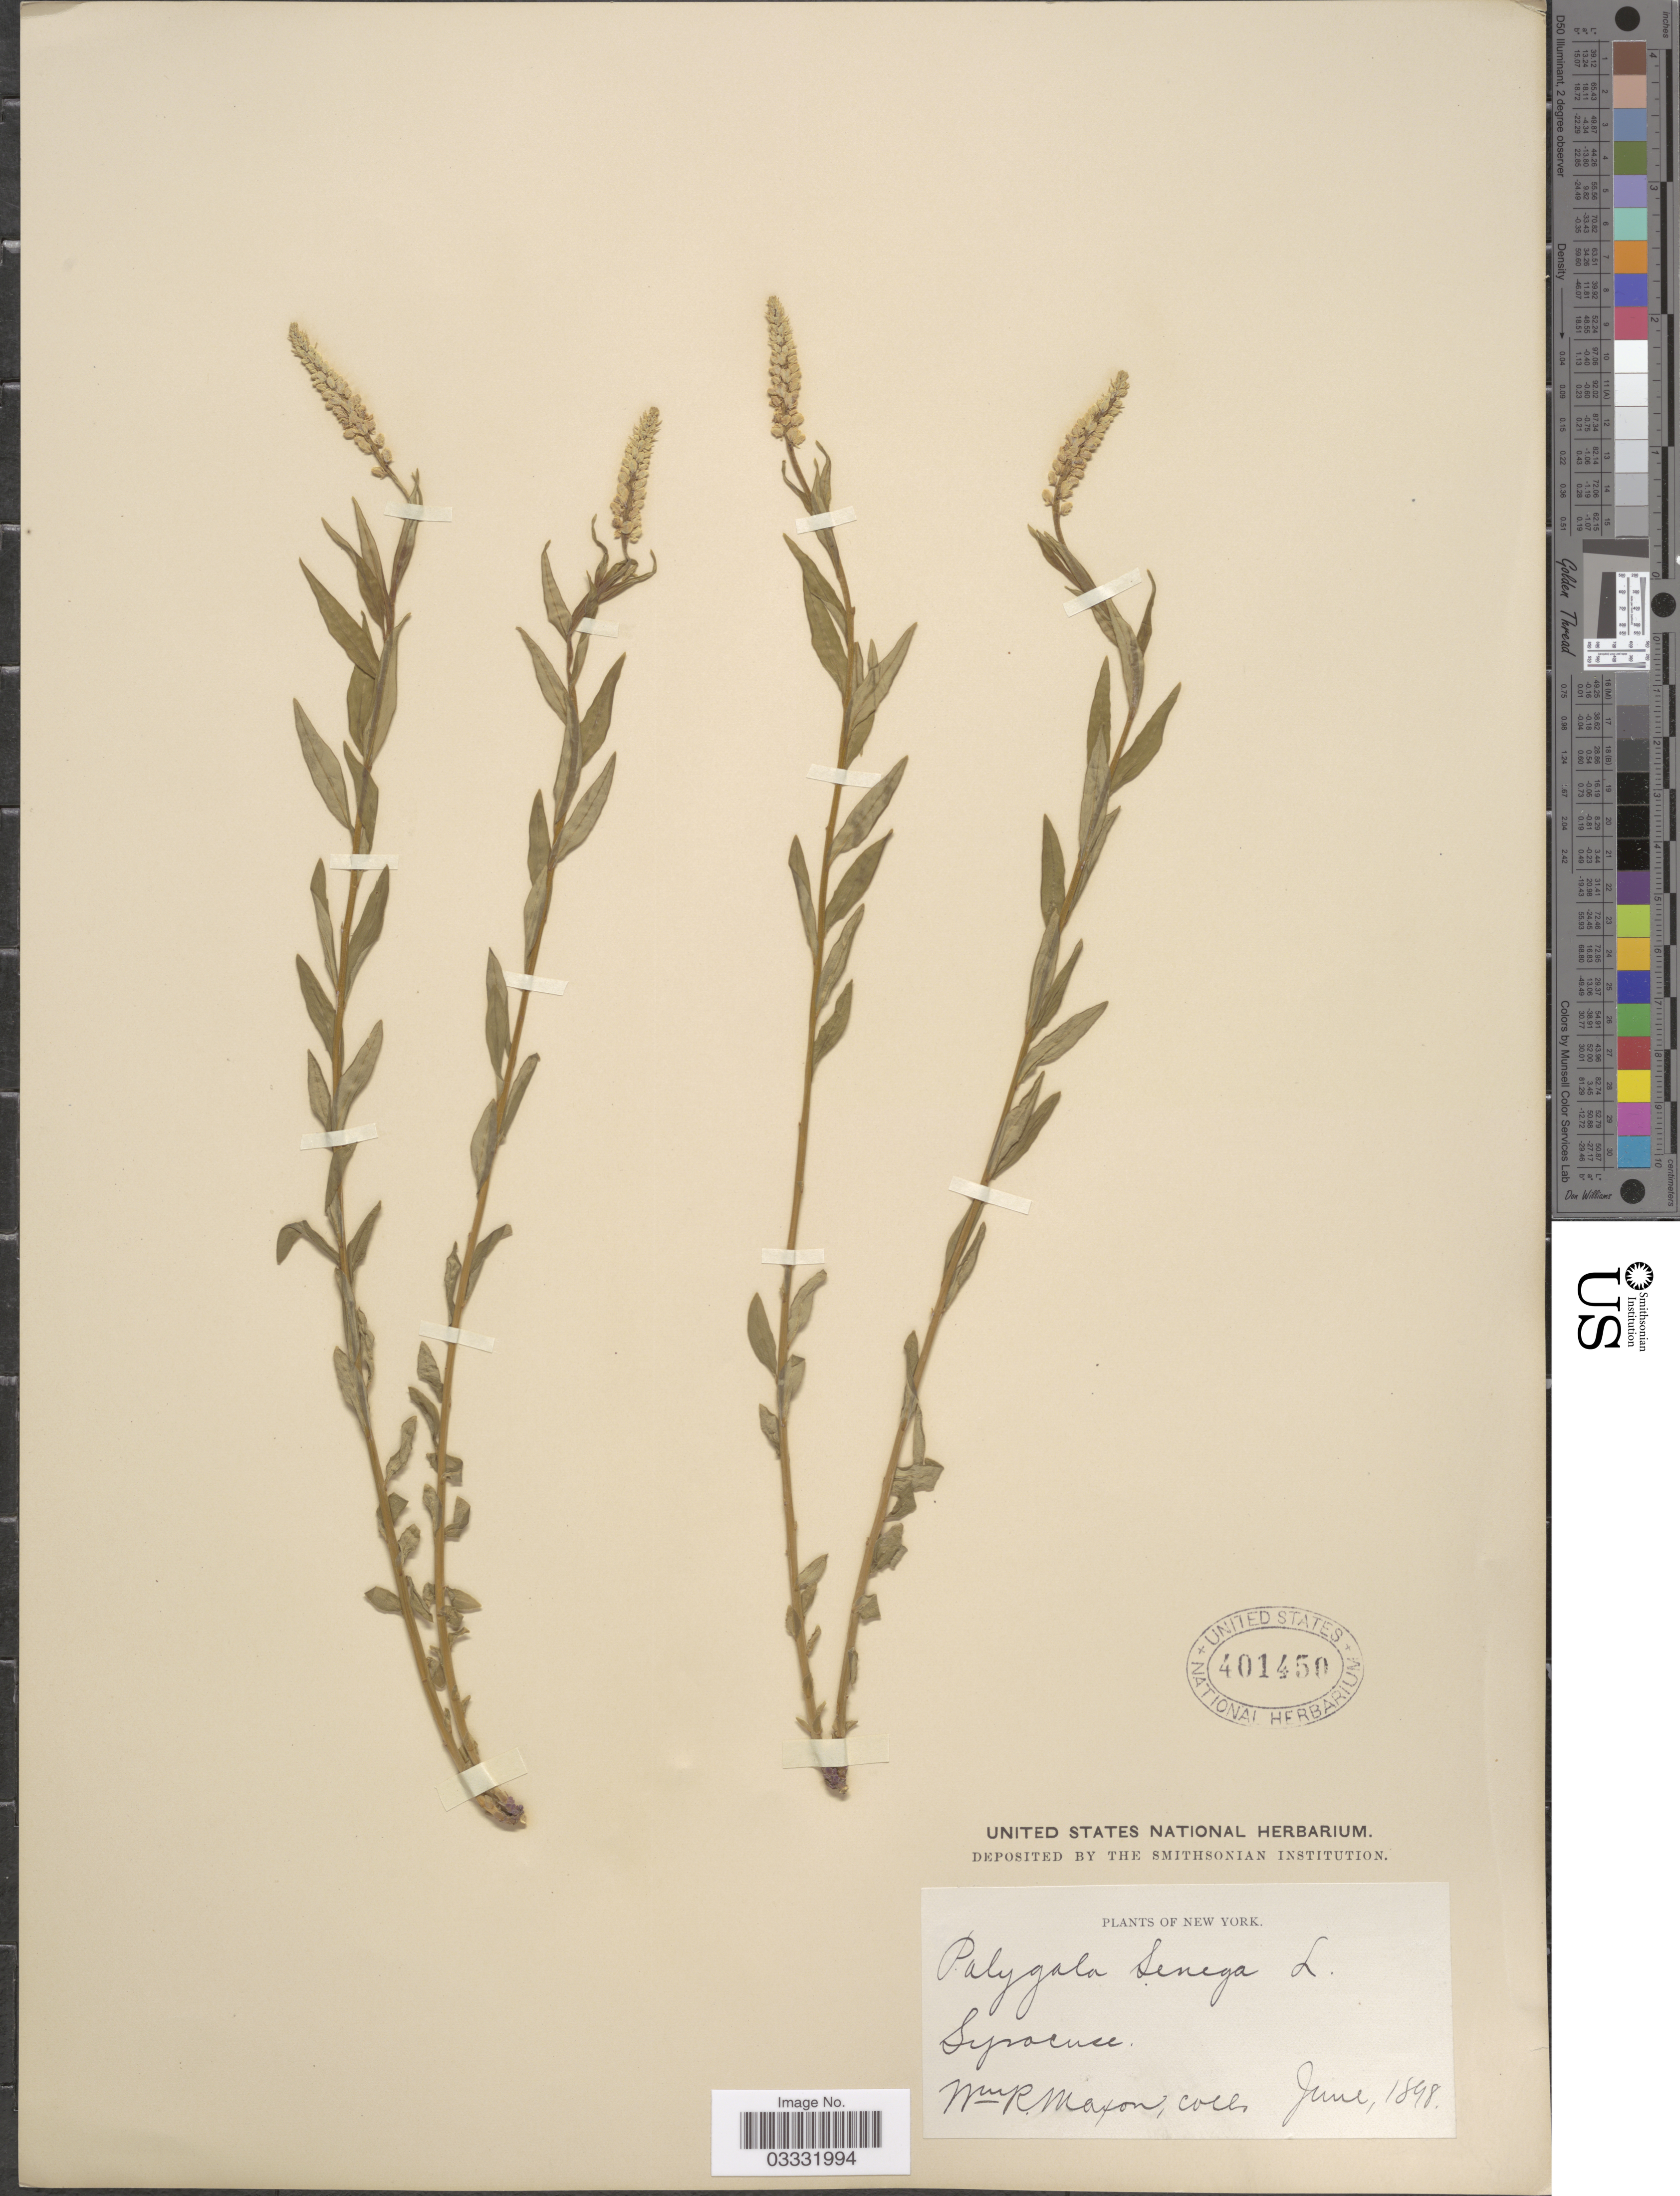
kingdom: Plantae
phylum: Tracheophyta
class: Magnoliopsida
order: Fabales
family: Polygalaceae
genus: Polygala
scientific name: Polygala senega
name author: L.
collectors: W. R. Maxon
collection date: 1898-06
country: United States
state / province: New York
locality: Syracuse.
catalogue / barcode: US 401450